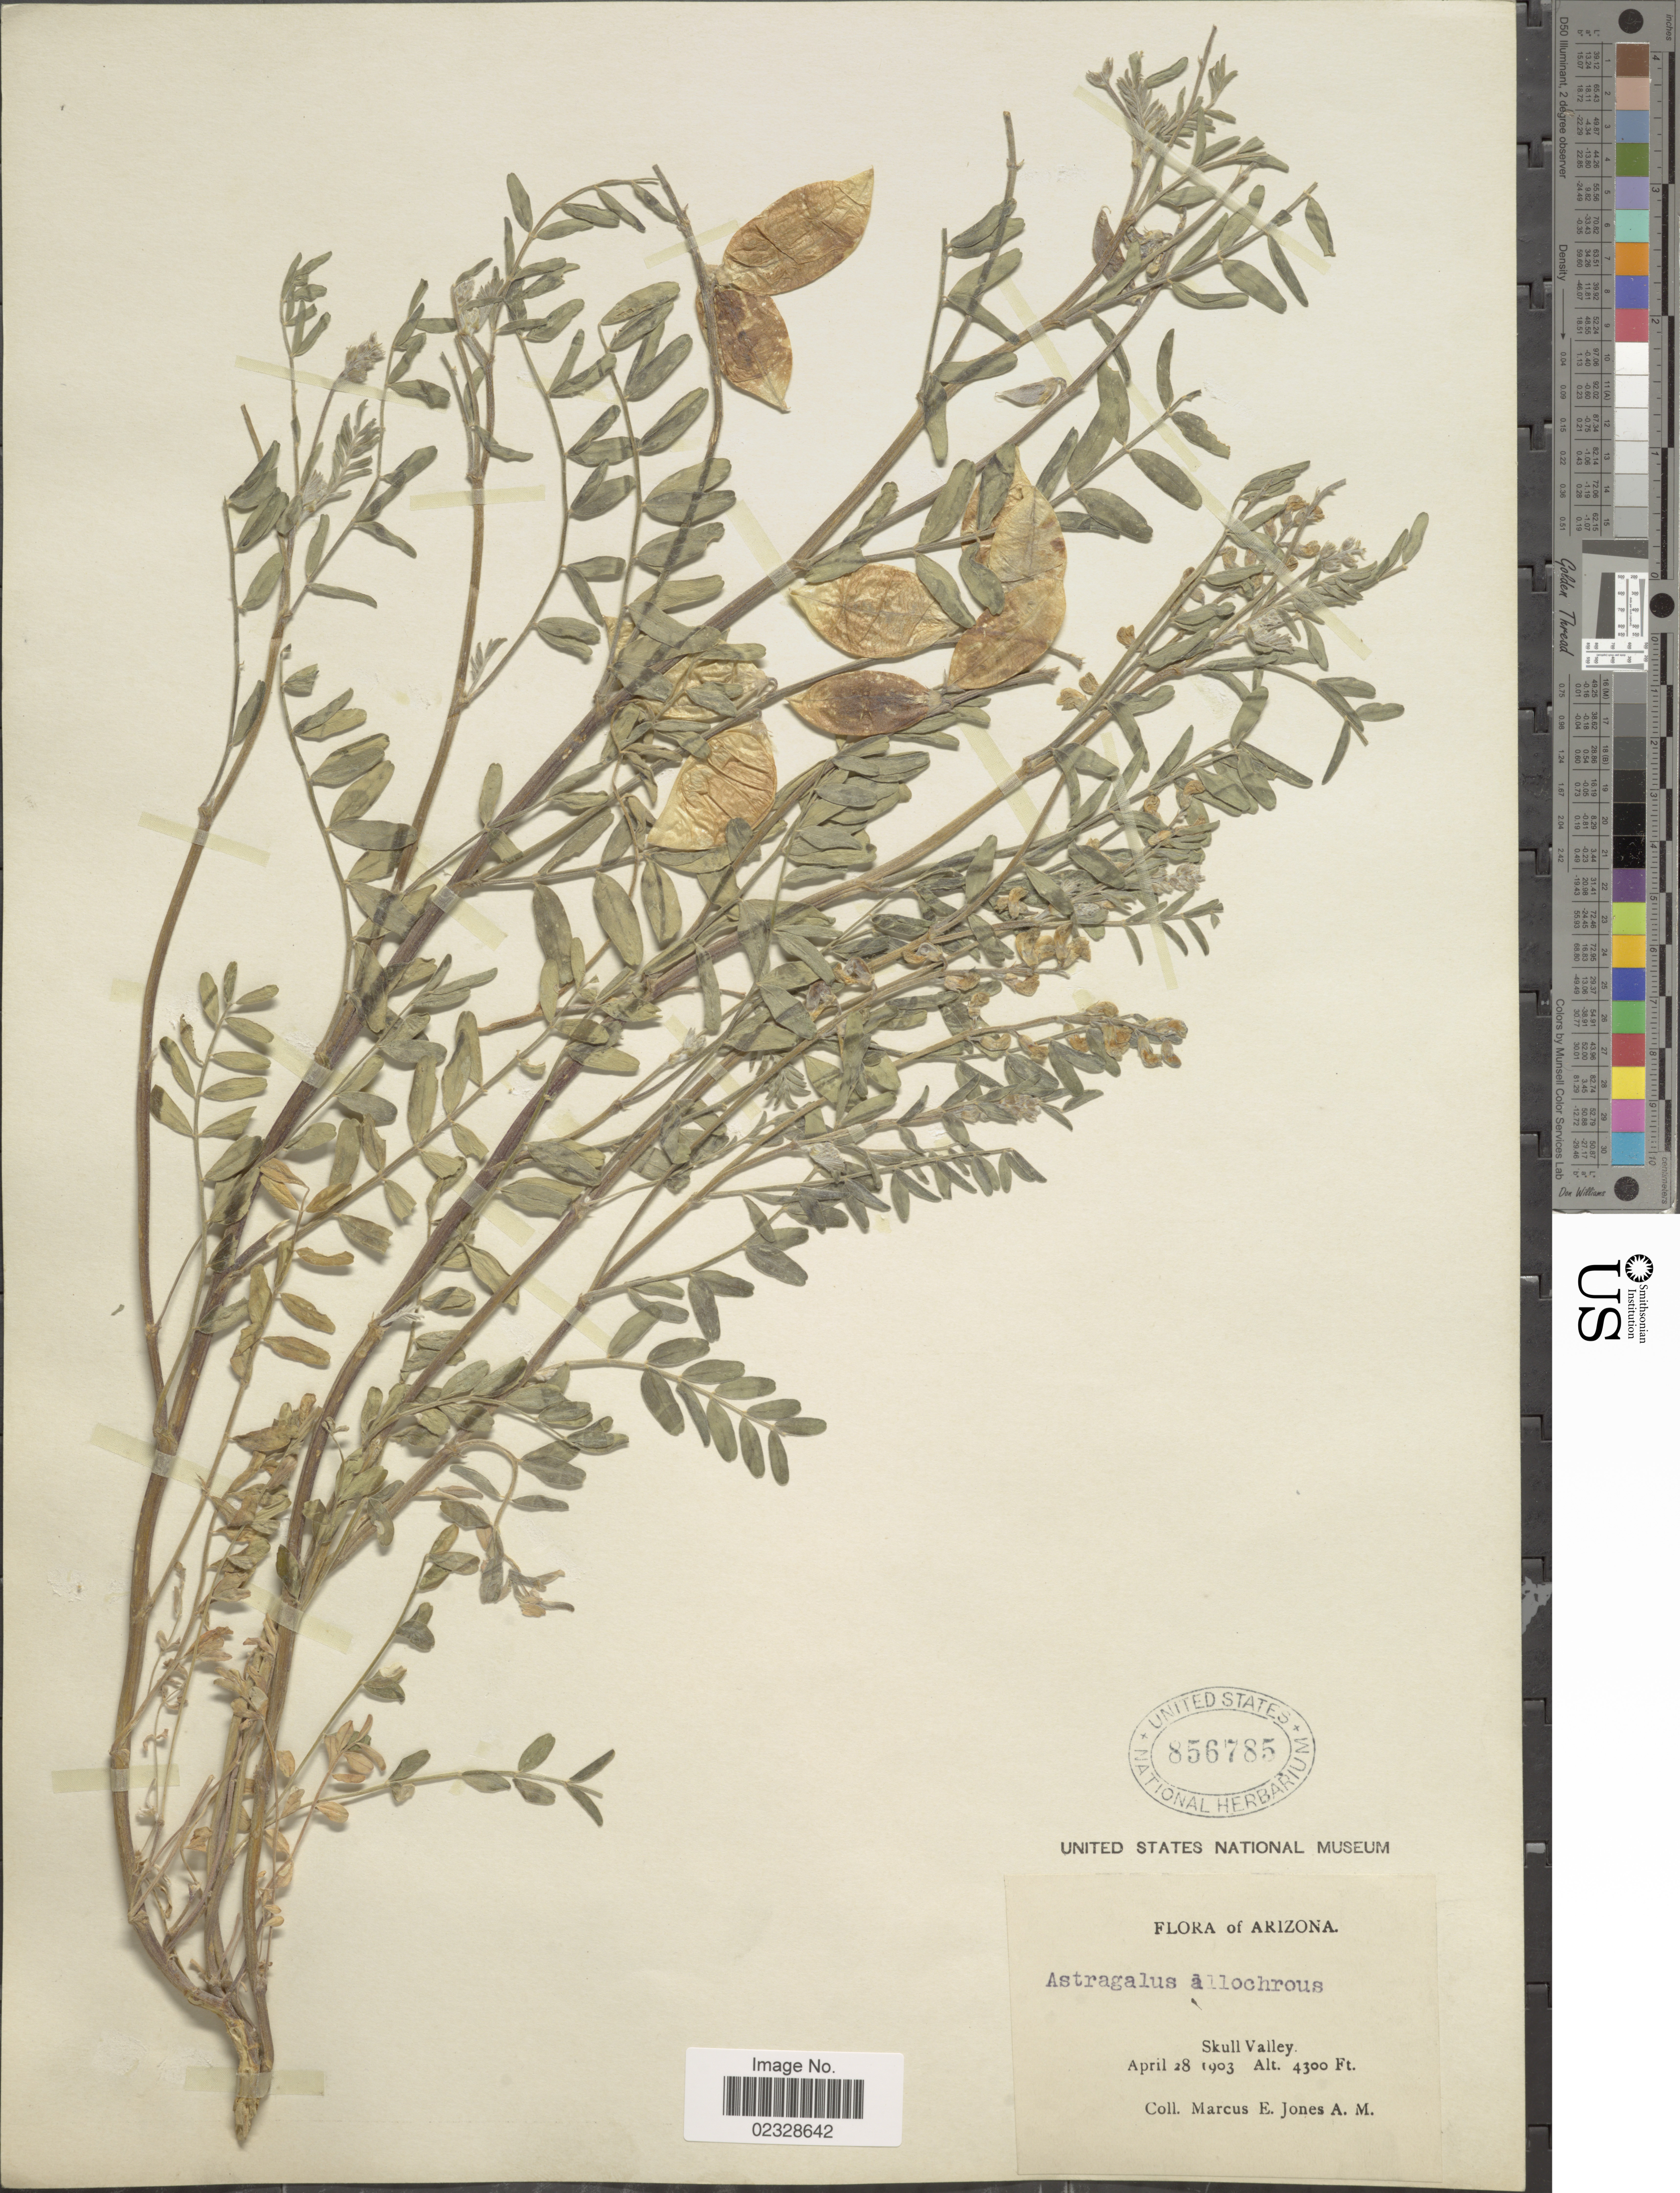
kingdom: Plantae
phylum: Tracheophyta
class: Magnoliopsida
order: Fabales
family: Fabaceae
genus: Astragalus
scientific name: Astragalus allochrous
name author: A. Gray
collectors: M. E. Jones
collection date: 1903-04-28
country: United States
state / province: Arizona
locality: Skull Valley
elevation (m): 1311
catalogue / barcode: US 856785